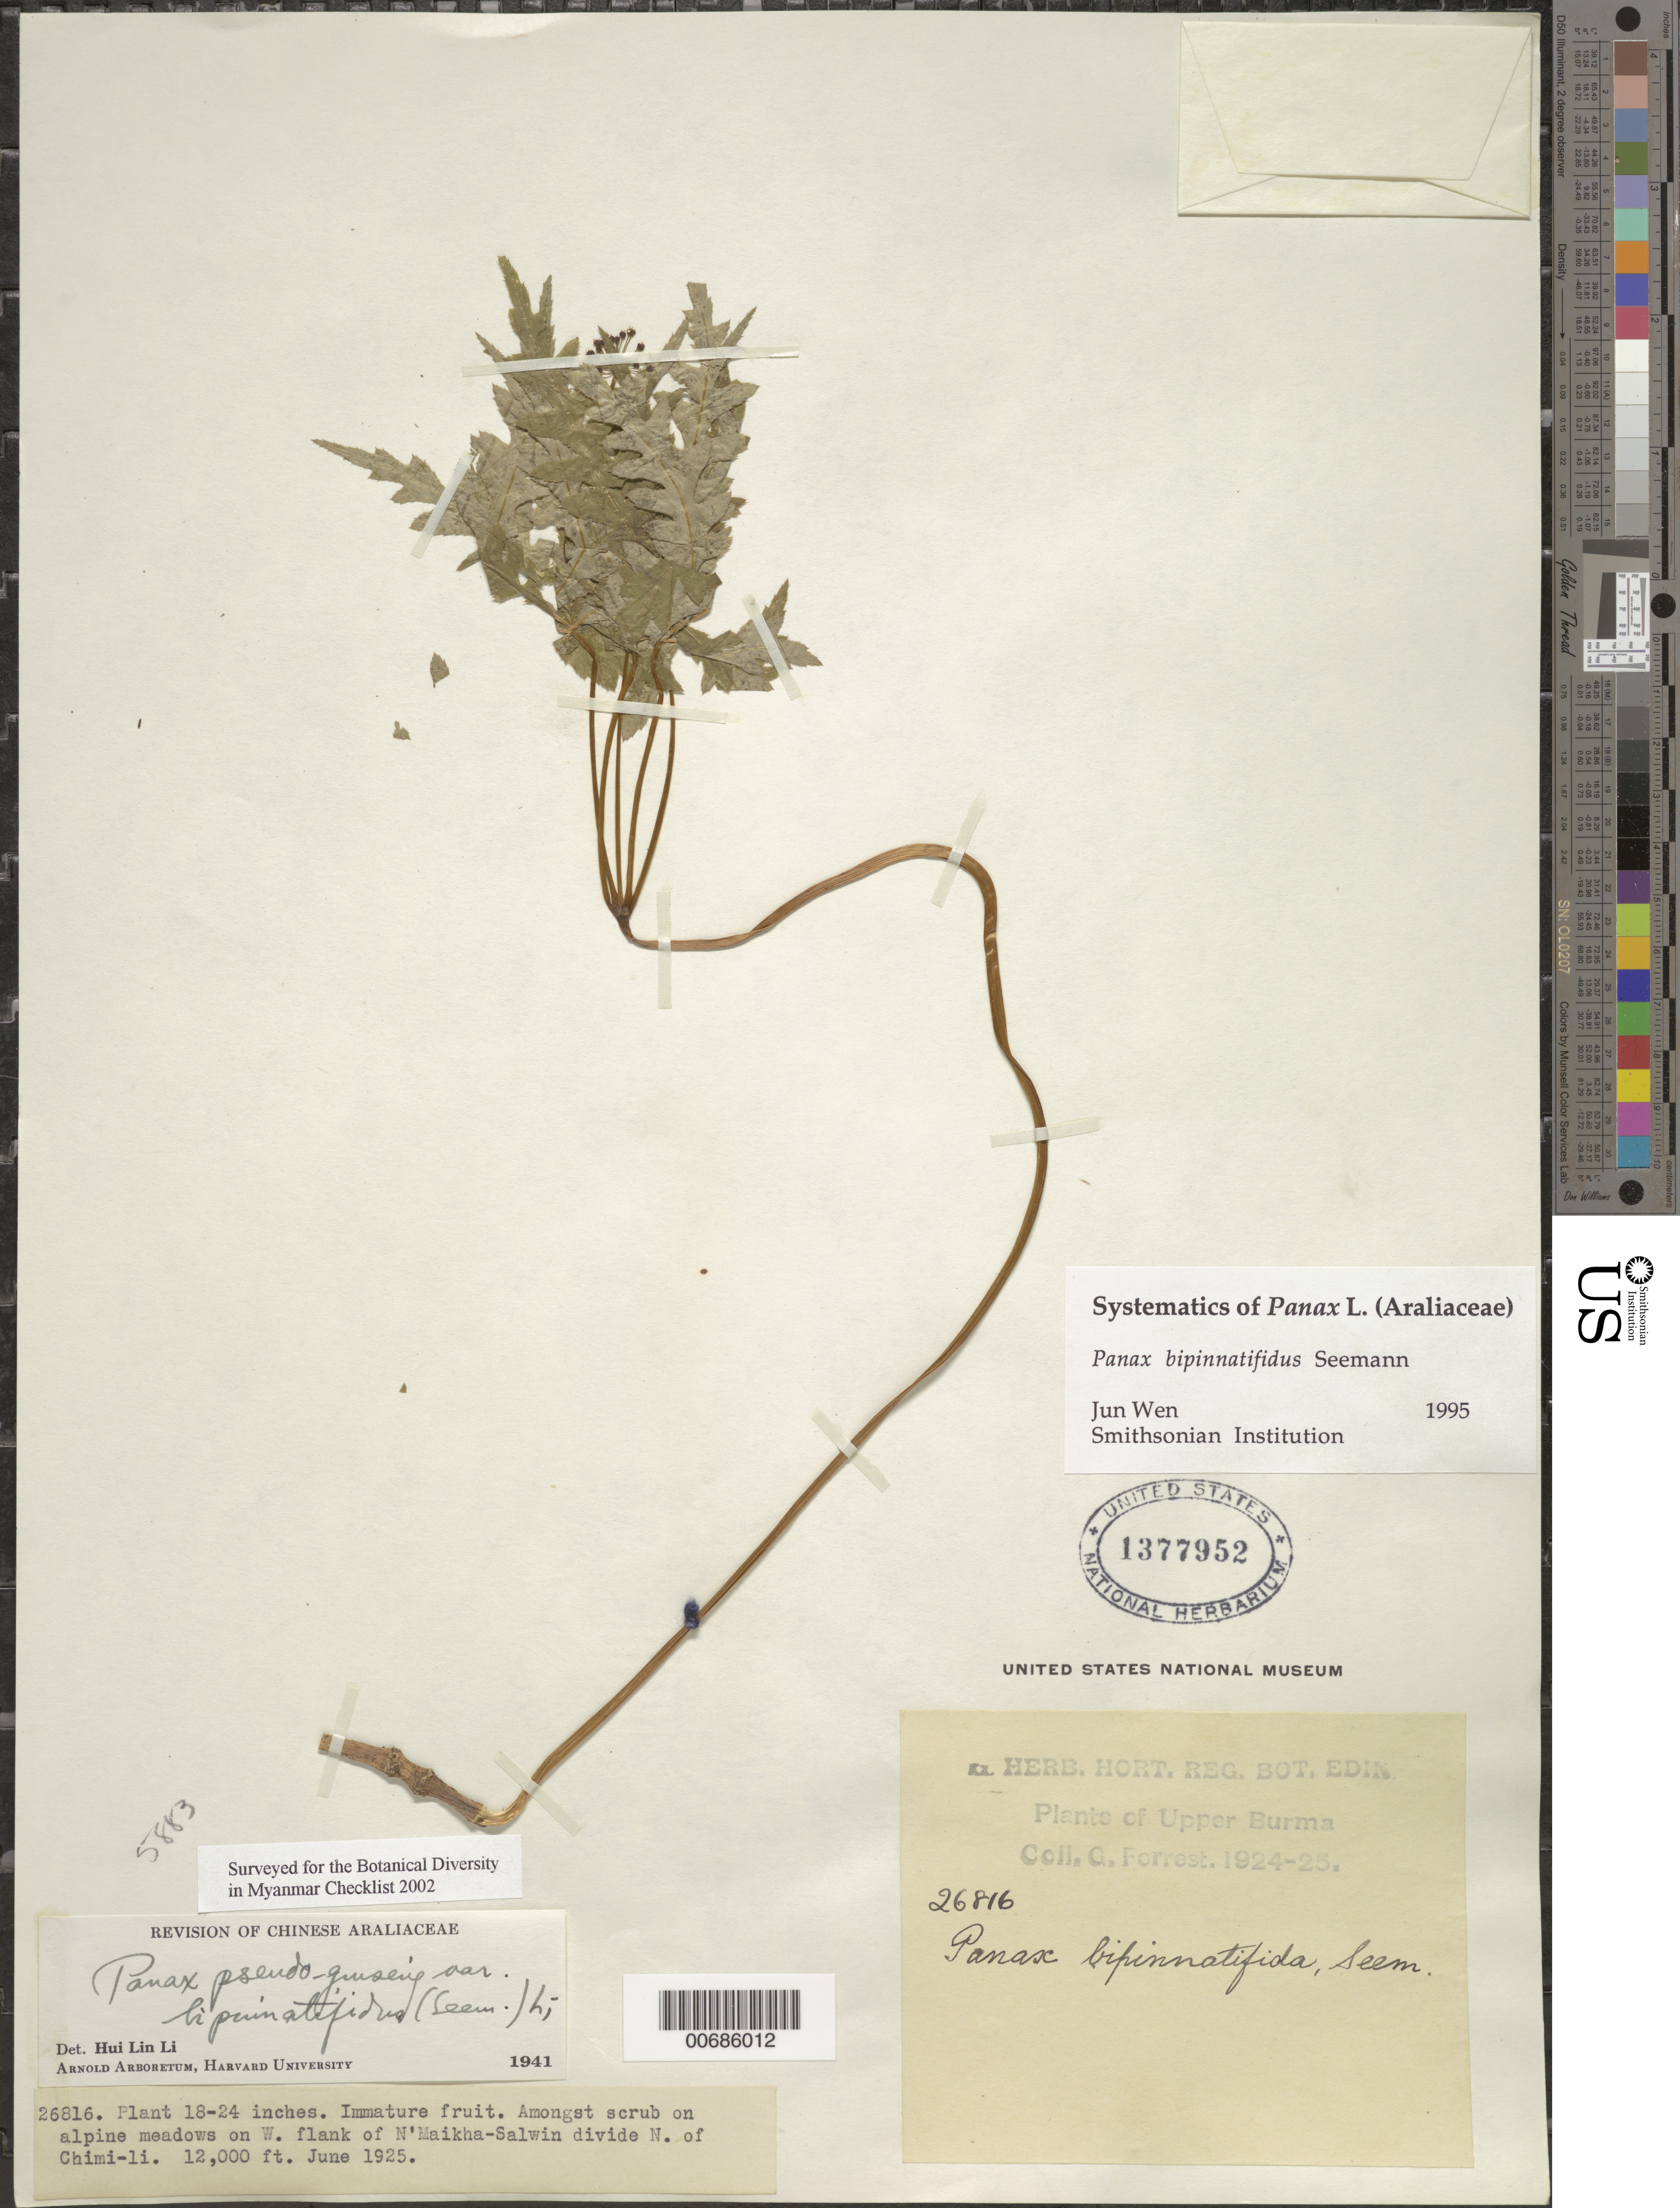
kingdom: Plantae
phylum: Tracheophyta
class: Magnoliopsida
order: Apiales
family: Araliaceae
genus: Aralia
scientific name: Aralia bipinnatifida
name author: (Seem.) C.B. Clarke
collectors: G. Forrest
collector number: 26816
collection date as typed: Jun 1925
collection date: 1925-06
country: Myanmar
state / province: Kachin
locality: N'Maikha-Salwin Divide, W flank, N of Chimi-li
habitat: Scrub on alpine meadows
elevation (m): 3658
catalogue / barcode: US 1377952